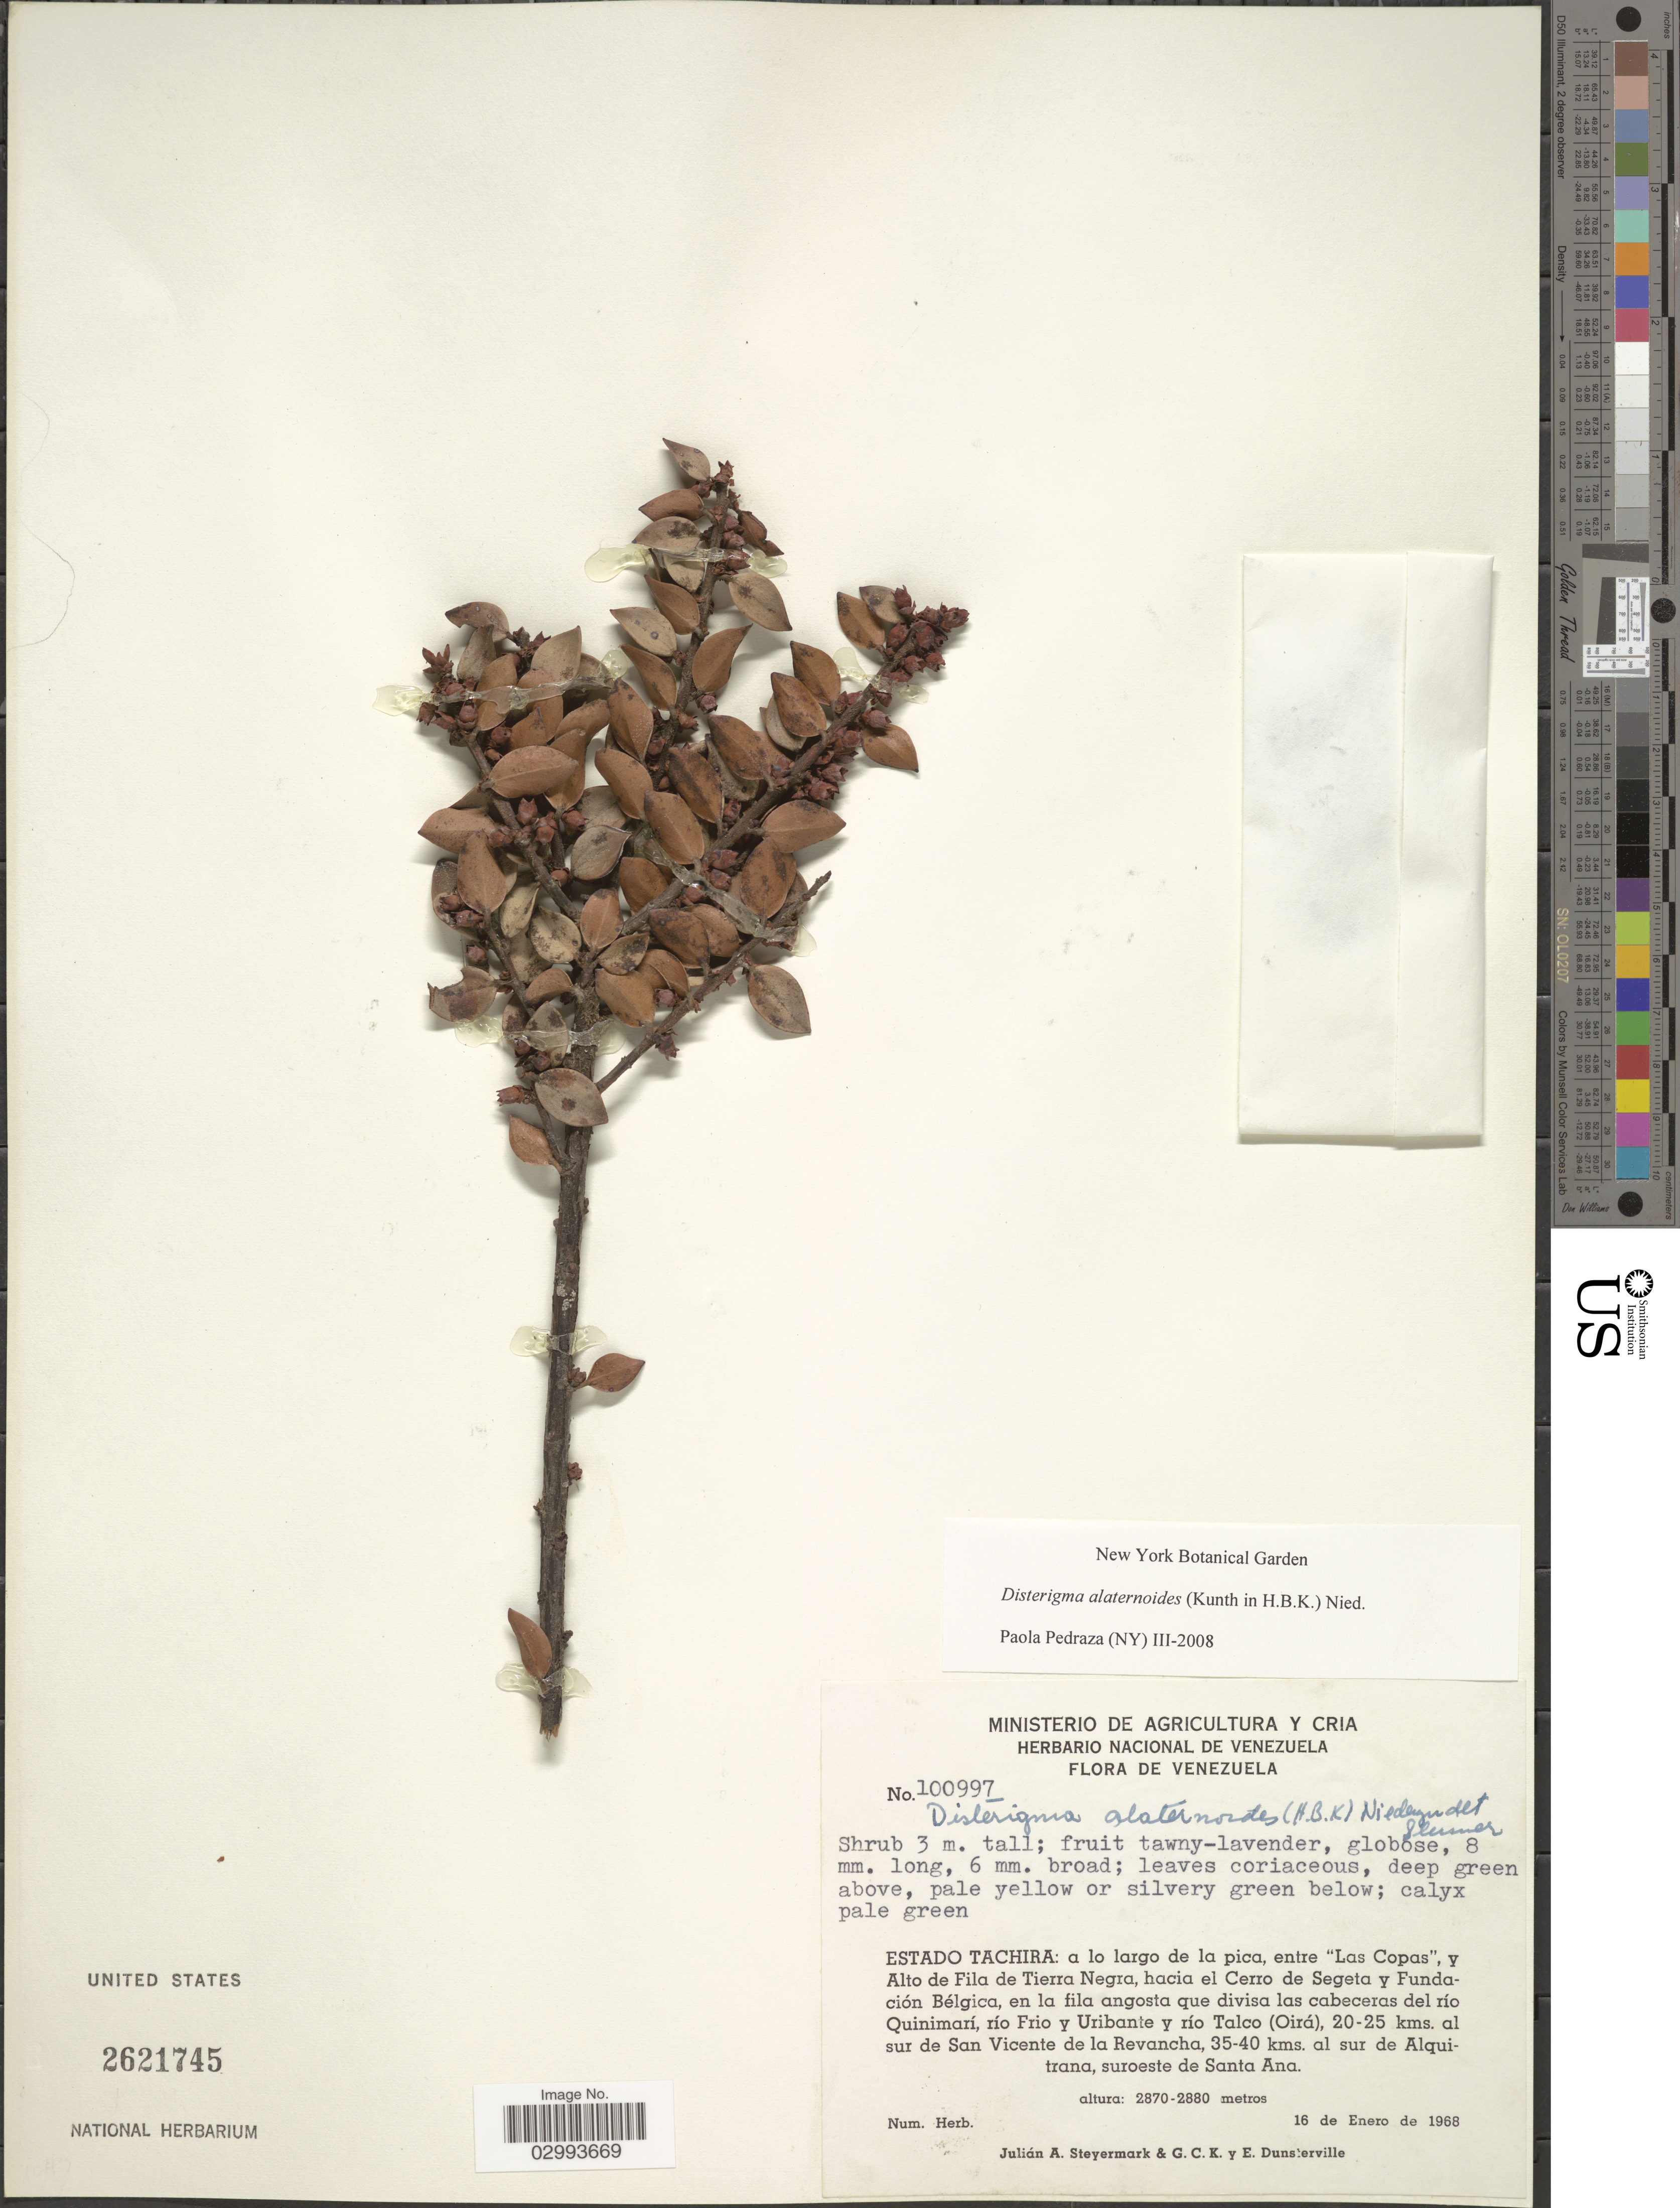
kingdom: Plantae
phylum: Tracheophyta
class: Magnoliopsida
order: Ericales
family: Ericaceae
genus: Disterigma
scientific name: Disterigma alaternoides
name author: (Kunth) Nied.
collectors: J. Steyermark, G. C. K. Dunsterville & E. Dunsterville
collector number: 100997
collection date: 1968-01-16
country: Venezuela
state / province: Tachira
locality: A lo largo de la pica, entre "Las Copas", y Alto de Fila de Tierra Negra, hacia el Cerro de Segeta y Fundación Bélgica, en la fila angosta que divisa las cabeceras del río Quinimarí, río Frio y Uribante y río Talco (Oirá), 20-25 kms. al sur de San Vicente de la Revancha, 35-40 kms. al sur de Alquitrana, suroeste de Santa Ana.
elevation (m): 2870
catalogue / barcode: US 2621745